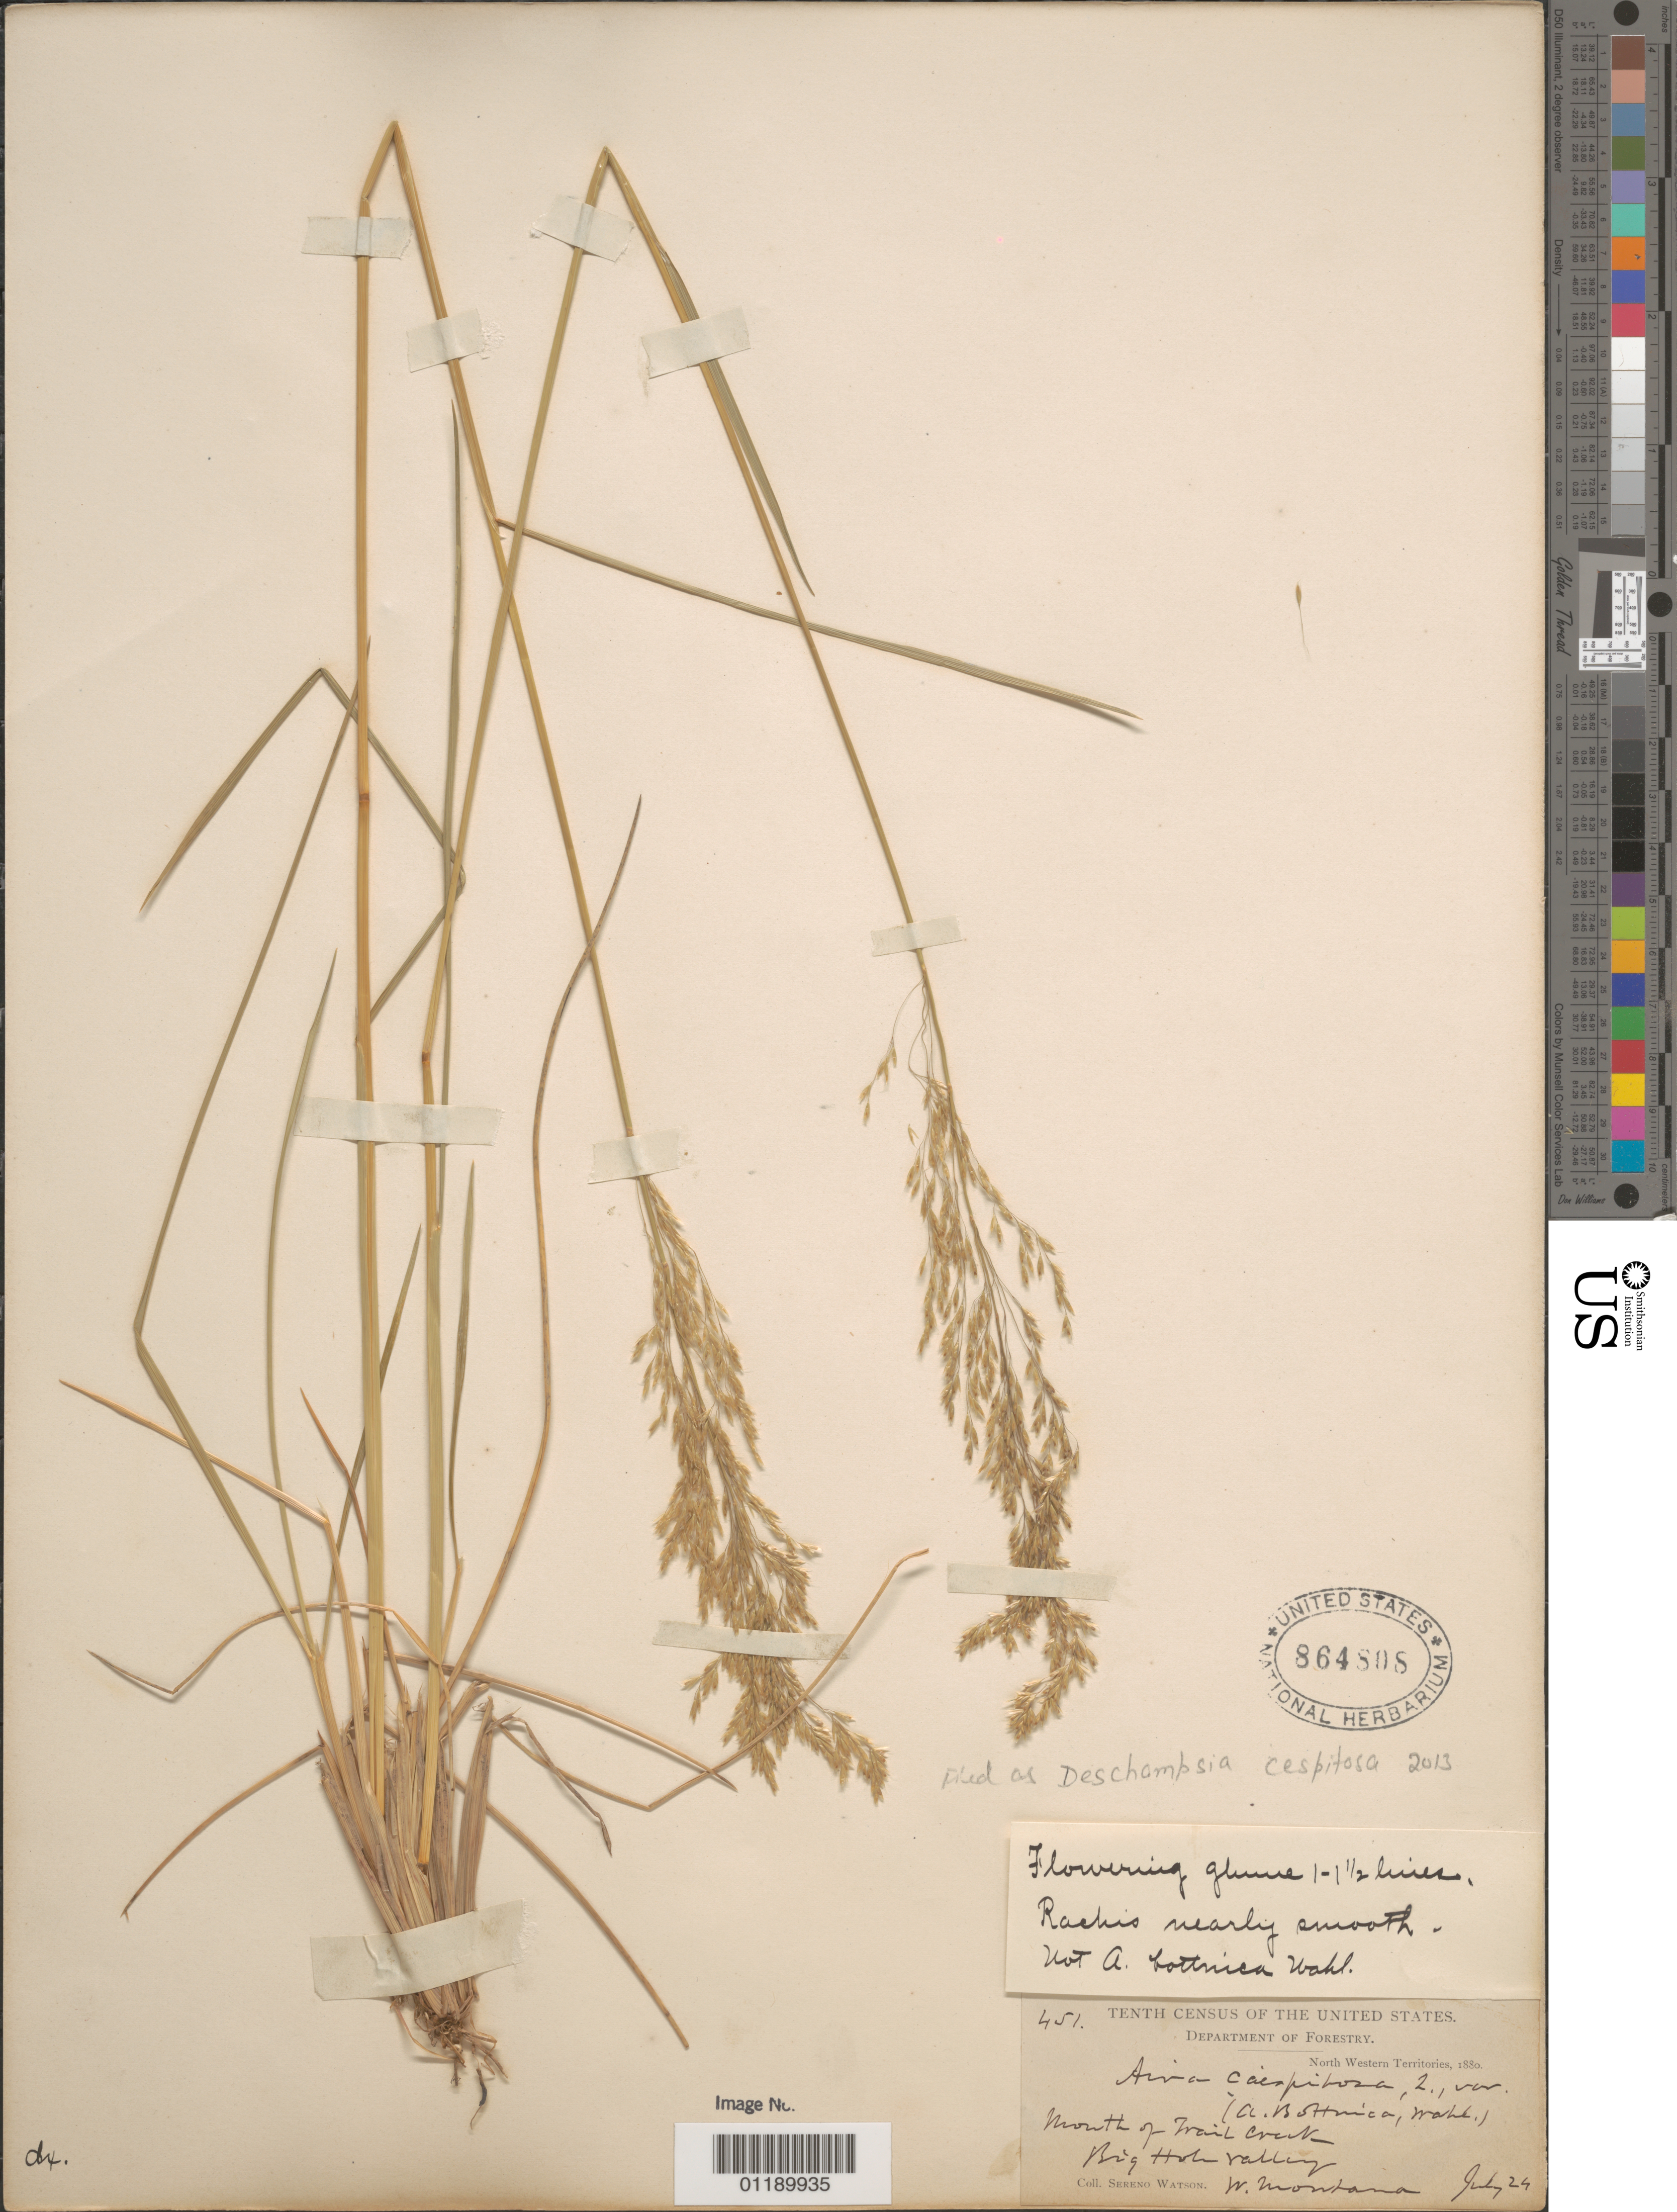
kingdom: Plantae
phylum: Tracheophyta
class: Liliopsida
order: Poales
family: Poaceae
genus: Deschampsia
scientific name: Deschampsia cespitosa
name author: (L.) P. Beauv.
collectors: S. Watson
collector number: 451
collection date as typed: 24 Jul 1880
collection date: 1880-07-24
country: United States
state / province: Montana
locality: Mouth of Trail Creek, Big Hoh Valley , W. Montana.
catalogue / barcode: US 864808